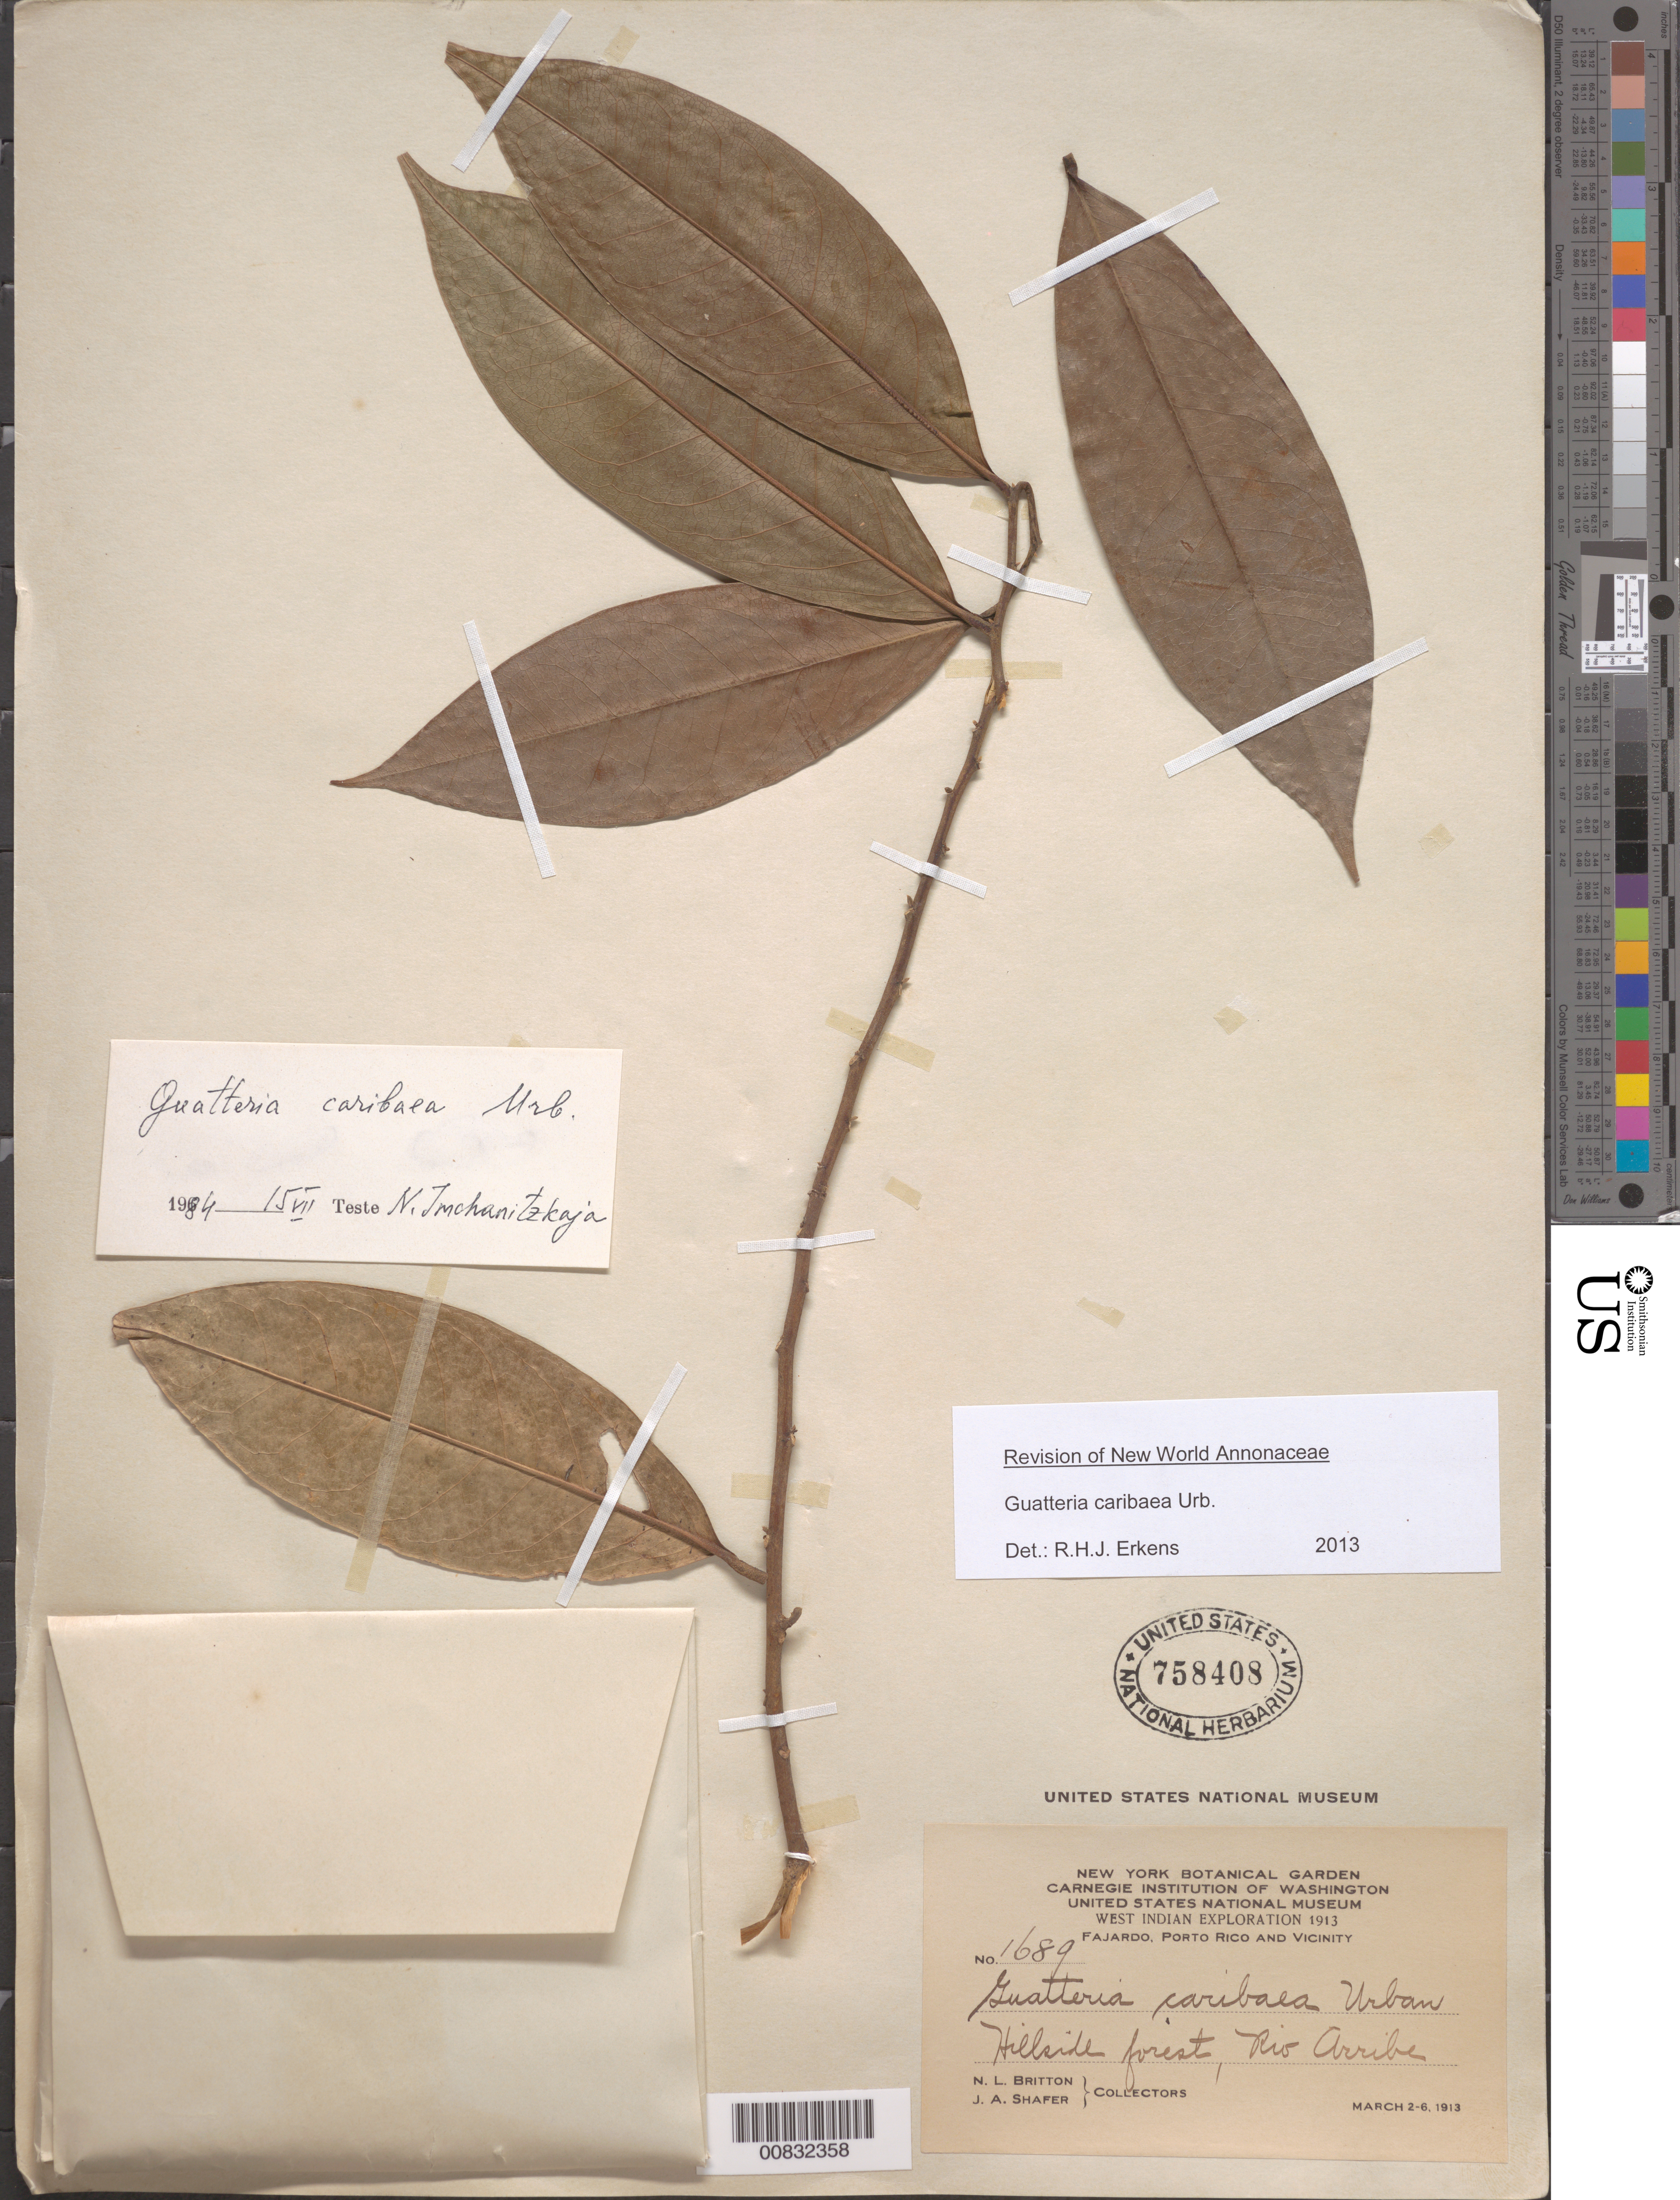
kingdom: Plantae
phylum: Tracheophyta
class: Magnoliopsida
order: Magnoliales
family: Annonaceae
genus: Guatteria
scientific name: Guatteria caribaea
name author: Urb.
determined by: Imchanitzkaja, N.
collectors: N. Britton & J. A. Shafer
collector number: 1689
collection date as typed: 02 Mar 1913 to 06 Mar 1913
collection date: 1913-03-02/1913-03-06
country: Puerto Rico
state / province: Fajardo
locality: Farjardo, Rio Arriba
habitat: hillside forest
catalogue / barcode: US 758408